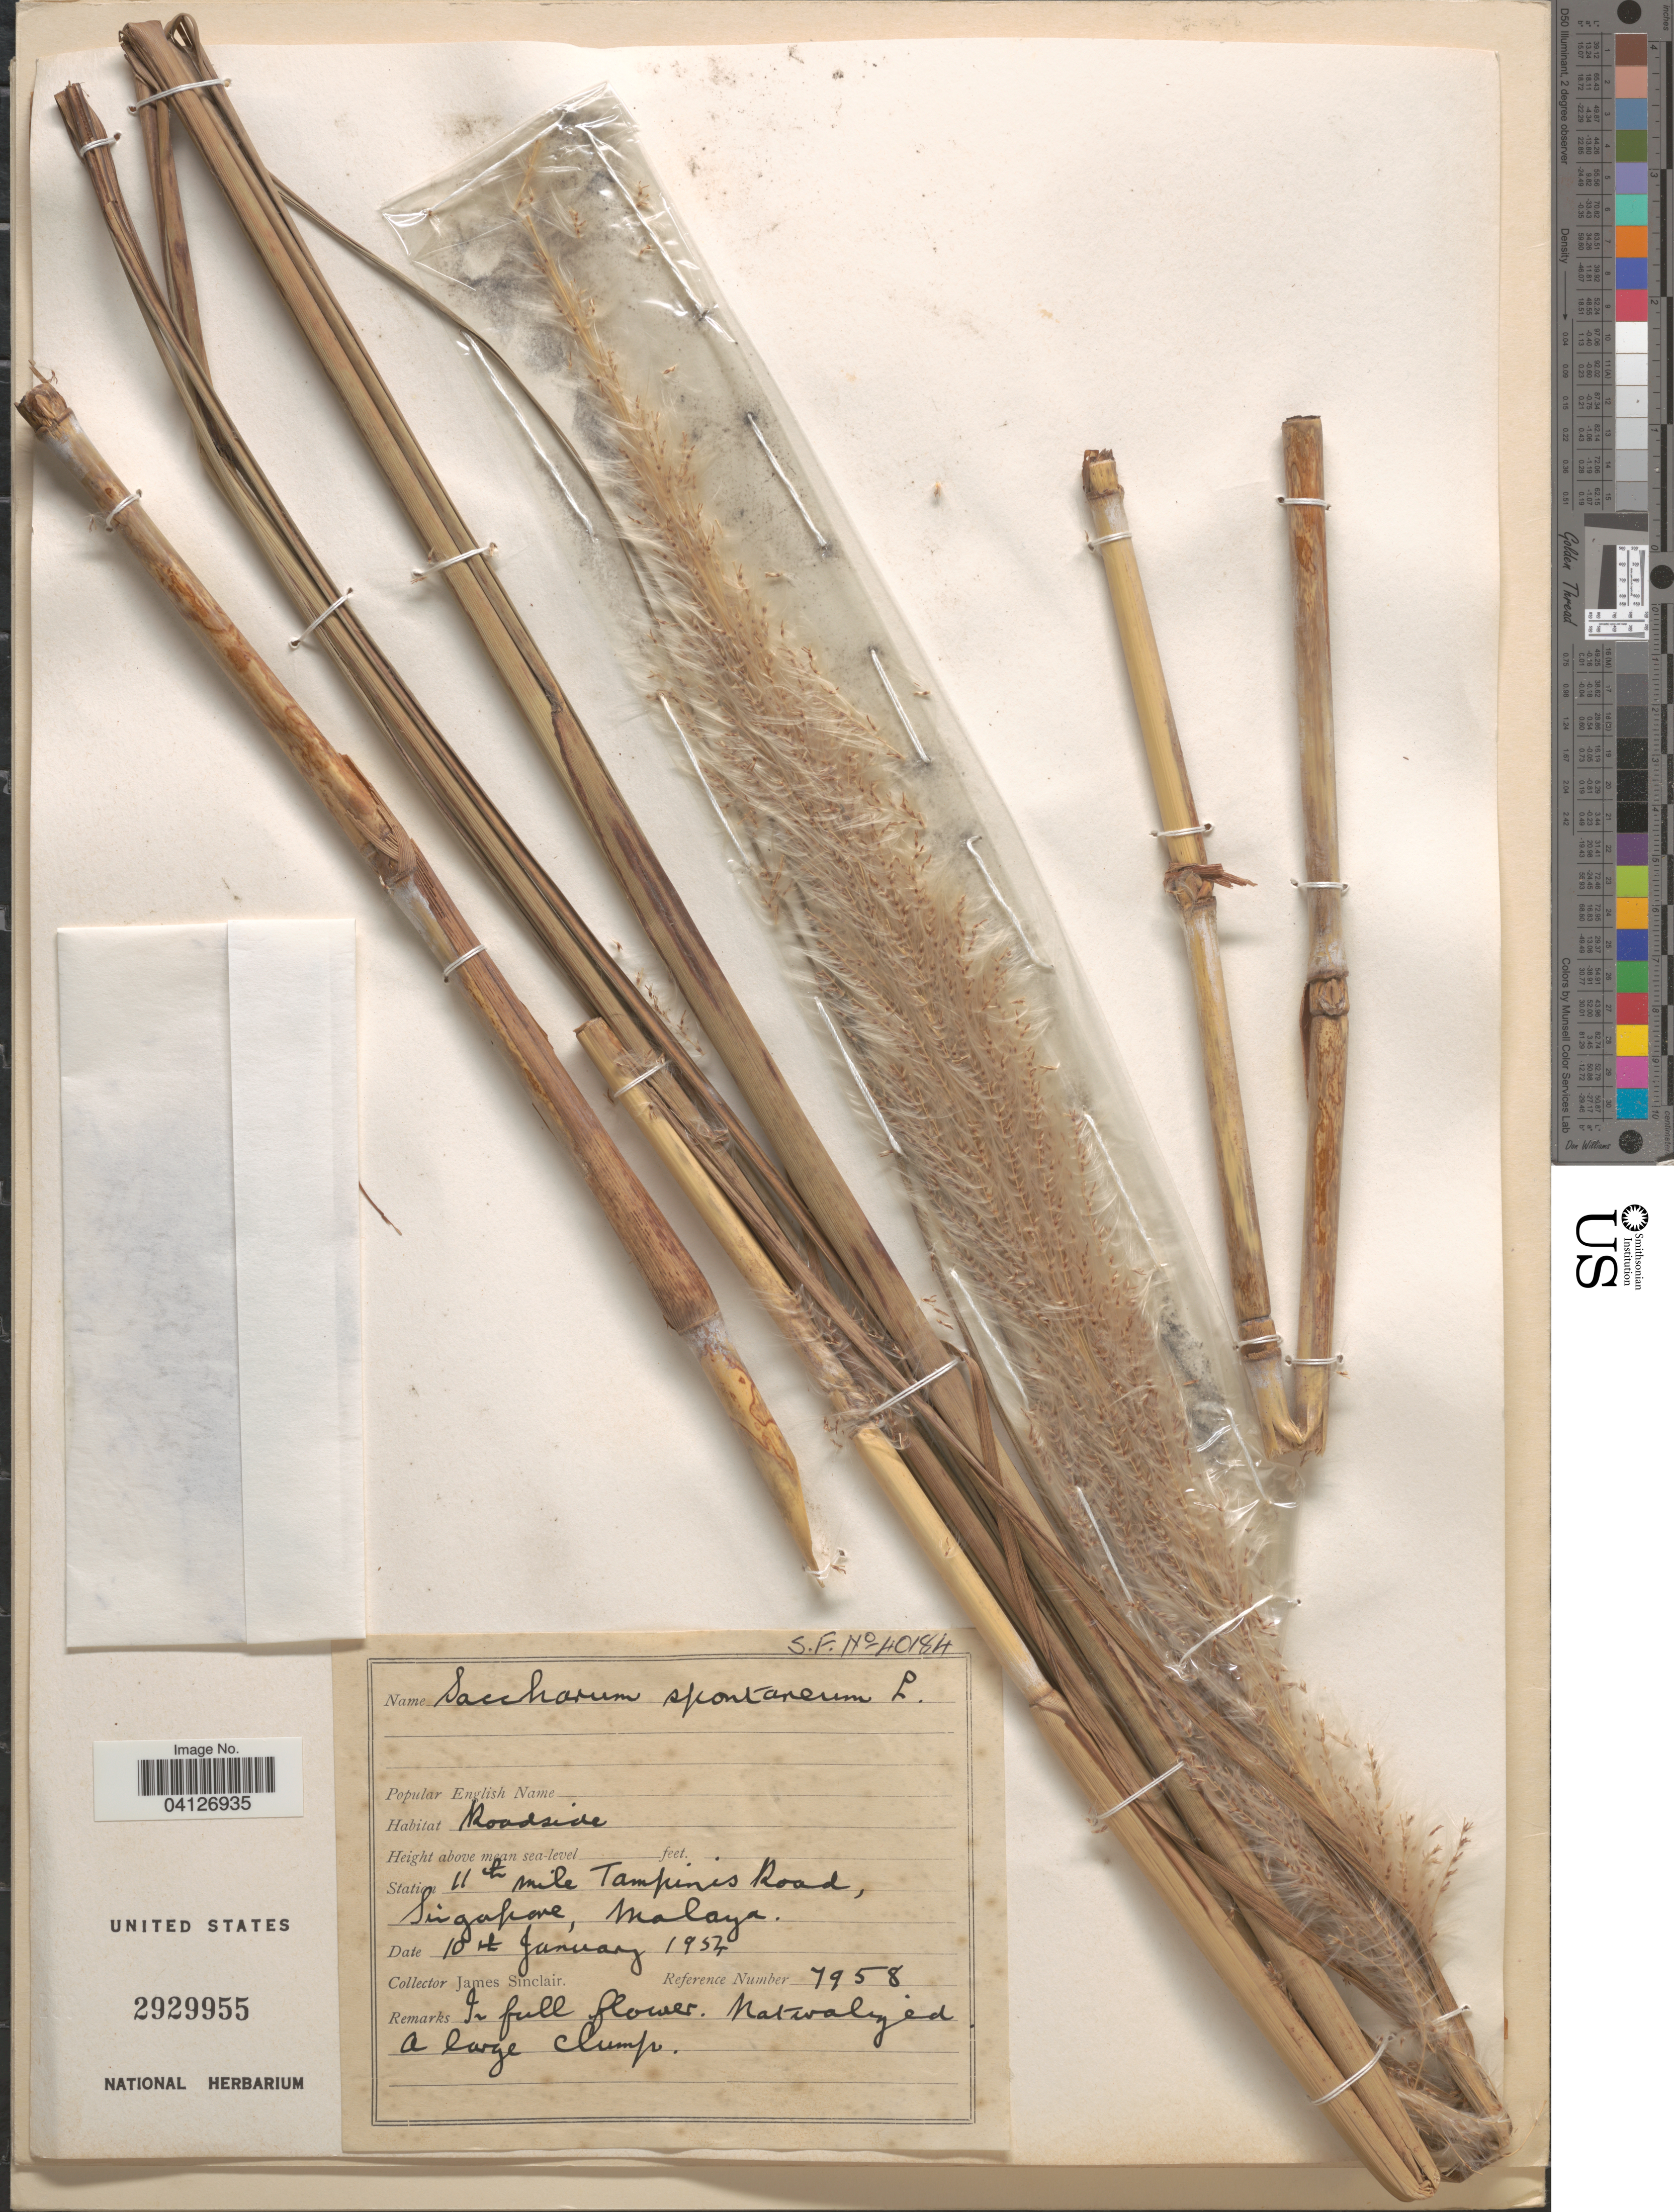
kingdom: Plantae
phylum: Tracheophyta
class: Liliopsida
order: Poales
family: Poaceae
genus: Saccharum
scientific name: Saccharum spontaneum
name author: L.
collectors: J. Sinclair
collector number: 40184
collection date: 1954-01-10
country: Singapore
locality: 11th mile Tampinis Road, Malaya.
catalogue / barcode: US 2929955